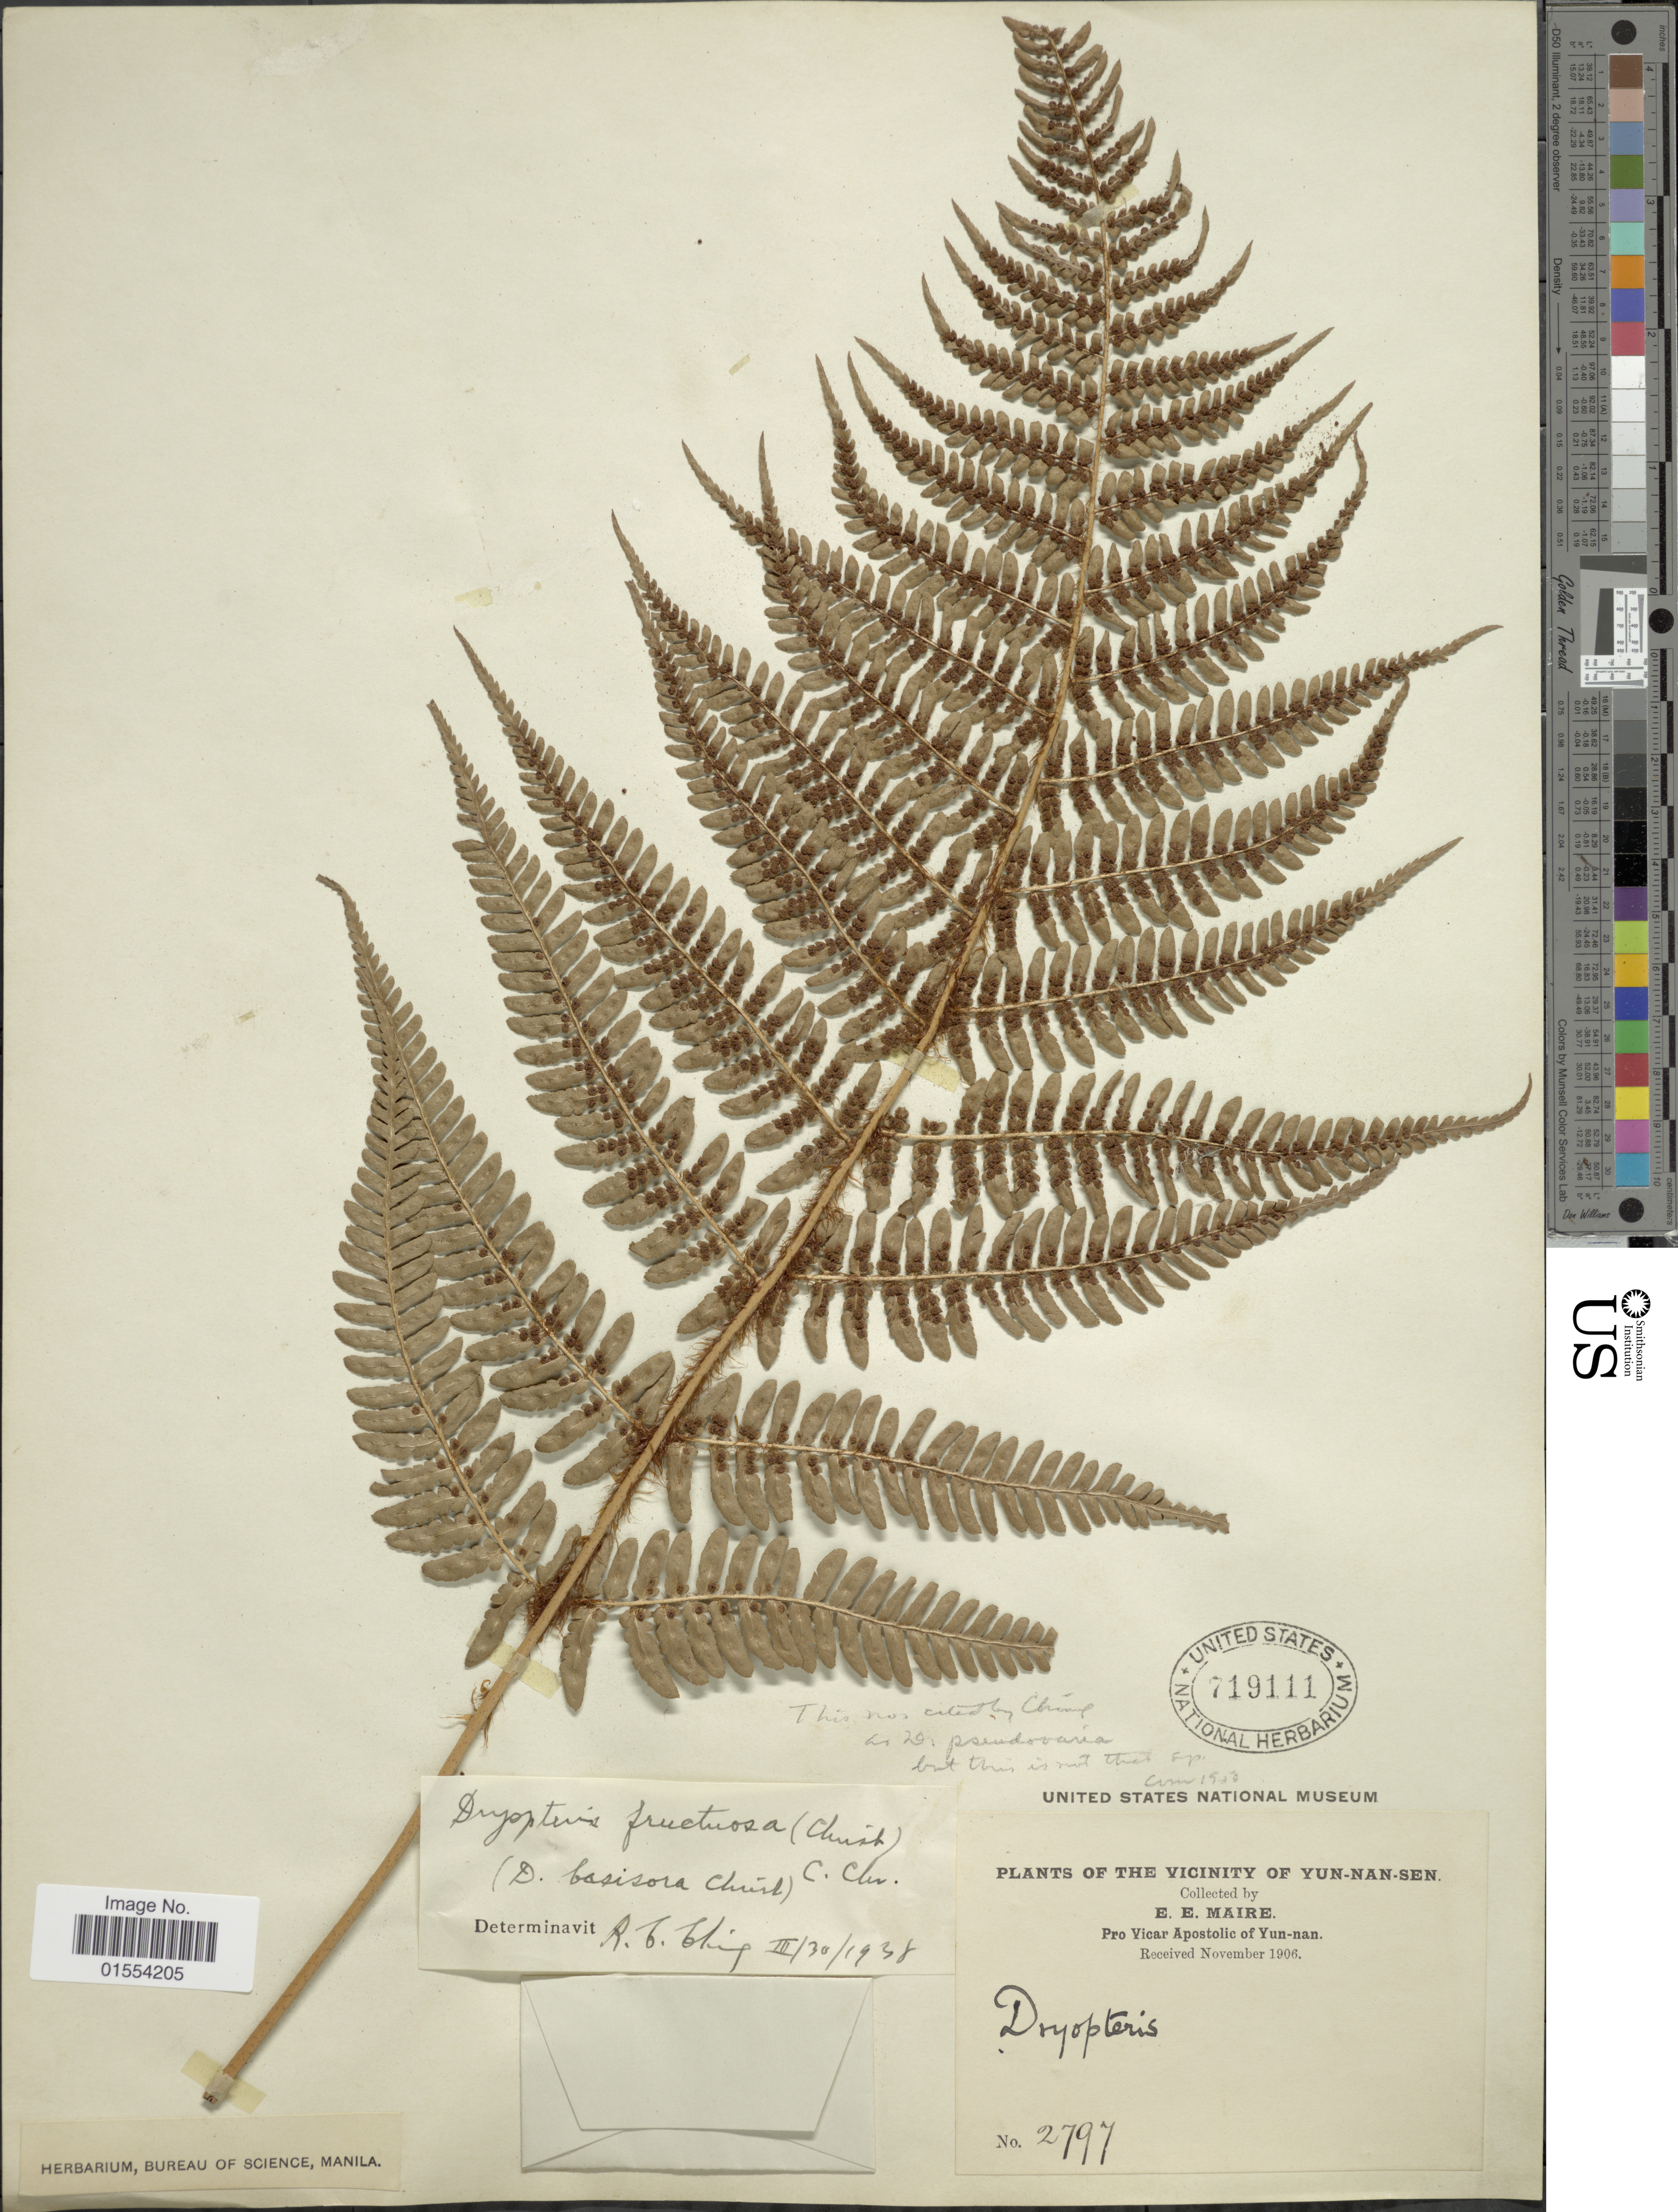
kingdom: Plantae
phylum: Tracheophyta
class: Polypodiopsida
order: Polypodiales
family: Dryopteridaceae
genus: Dryopteris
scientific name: Dryopteris fructuosa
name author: (Christ) C. Chr.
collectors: E. E. Maire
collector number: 2797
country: China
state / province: Yunnan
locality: Vicinity of Yun-nan-sen,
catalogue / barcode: US 719111